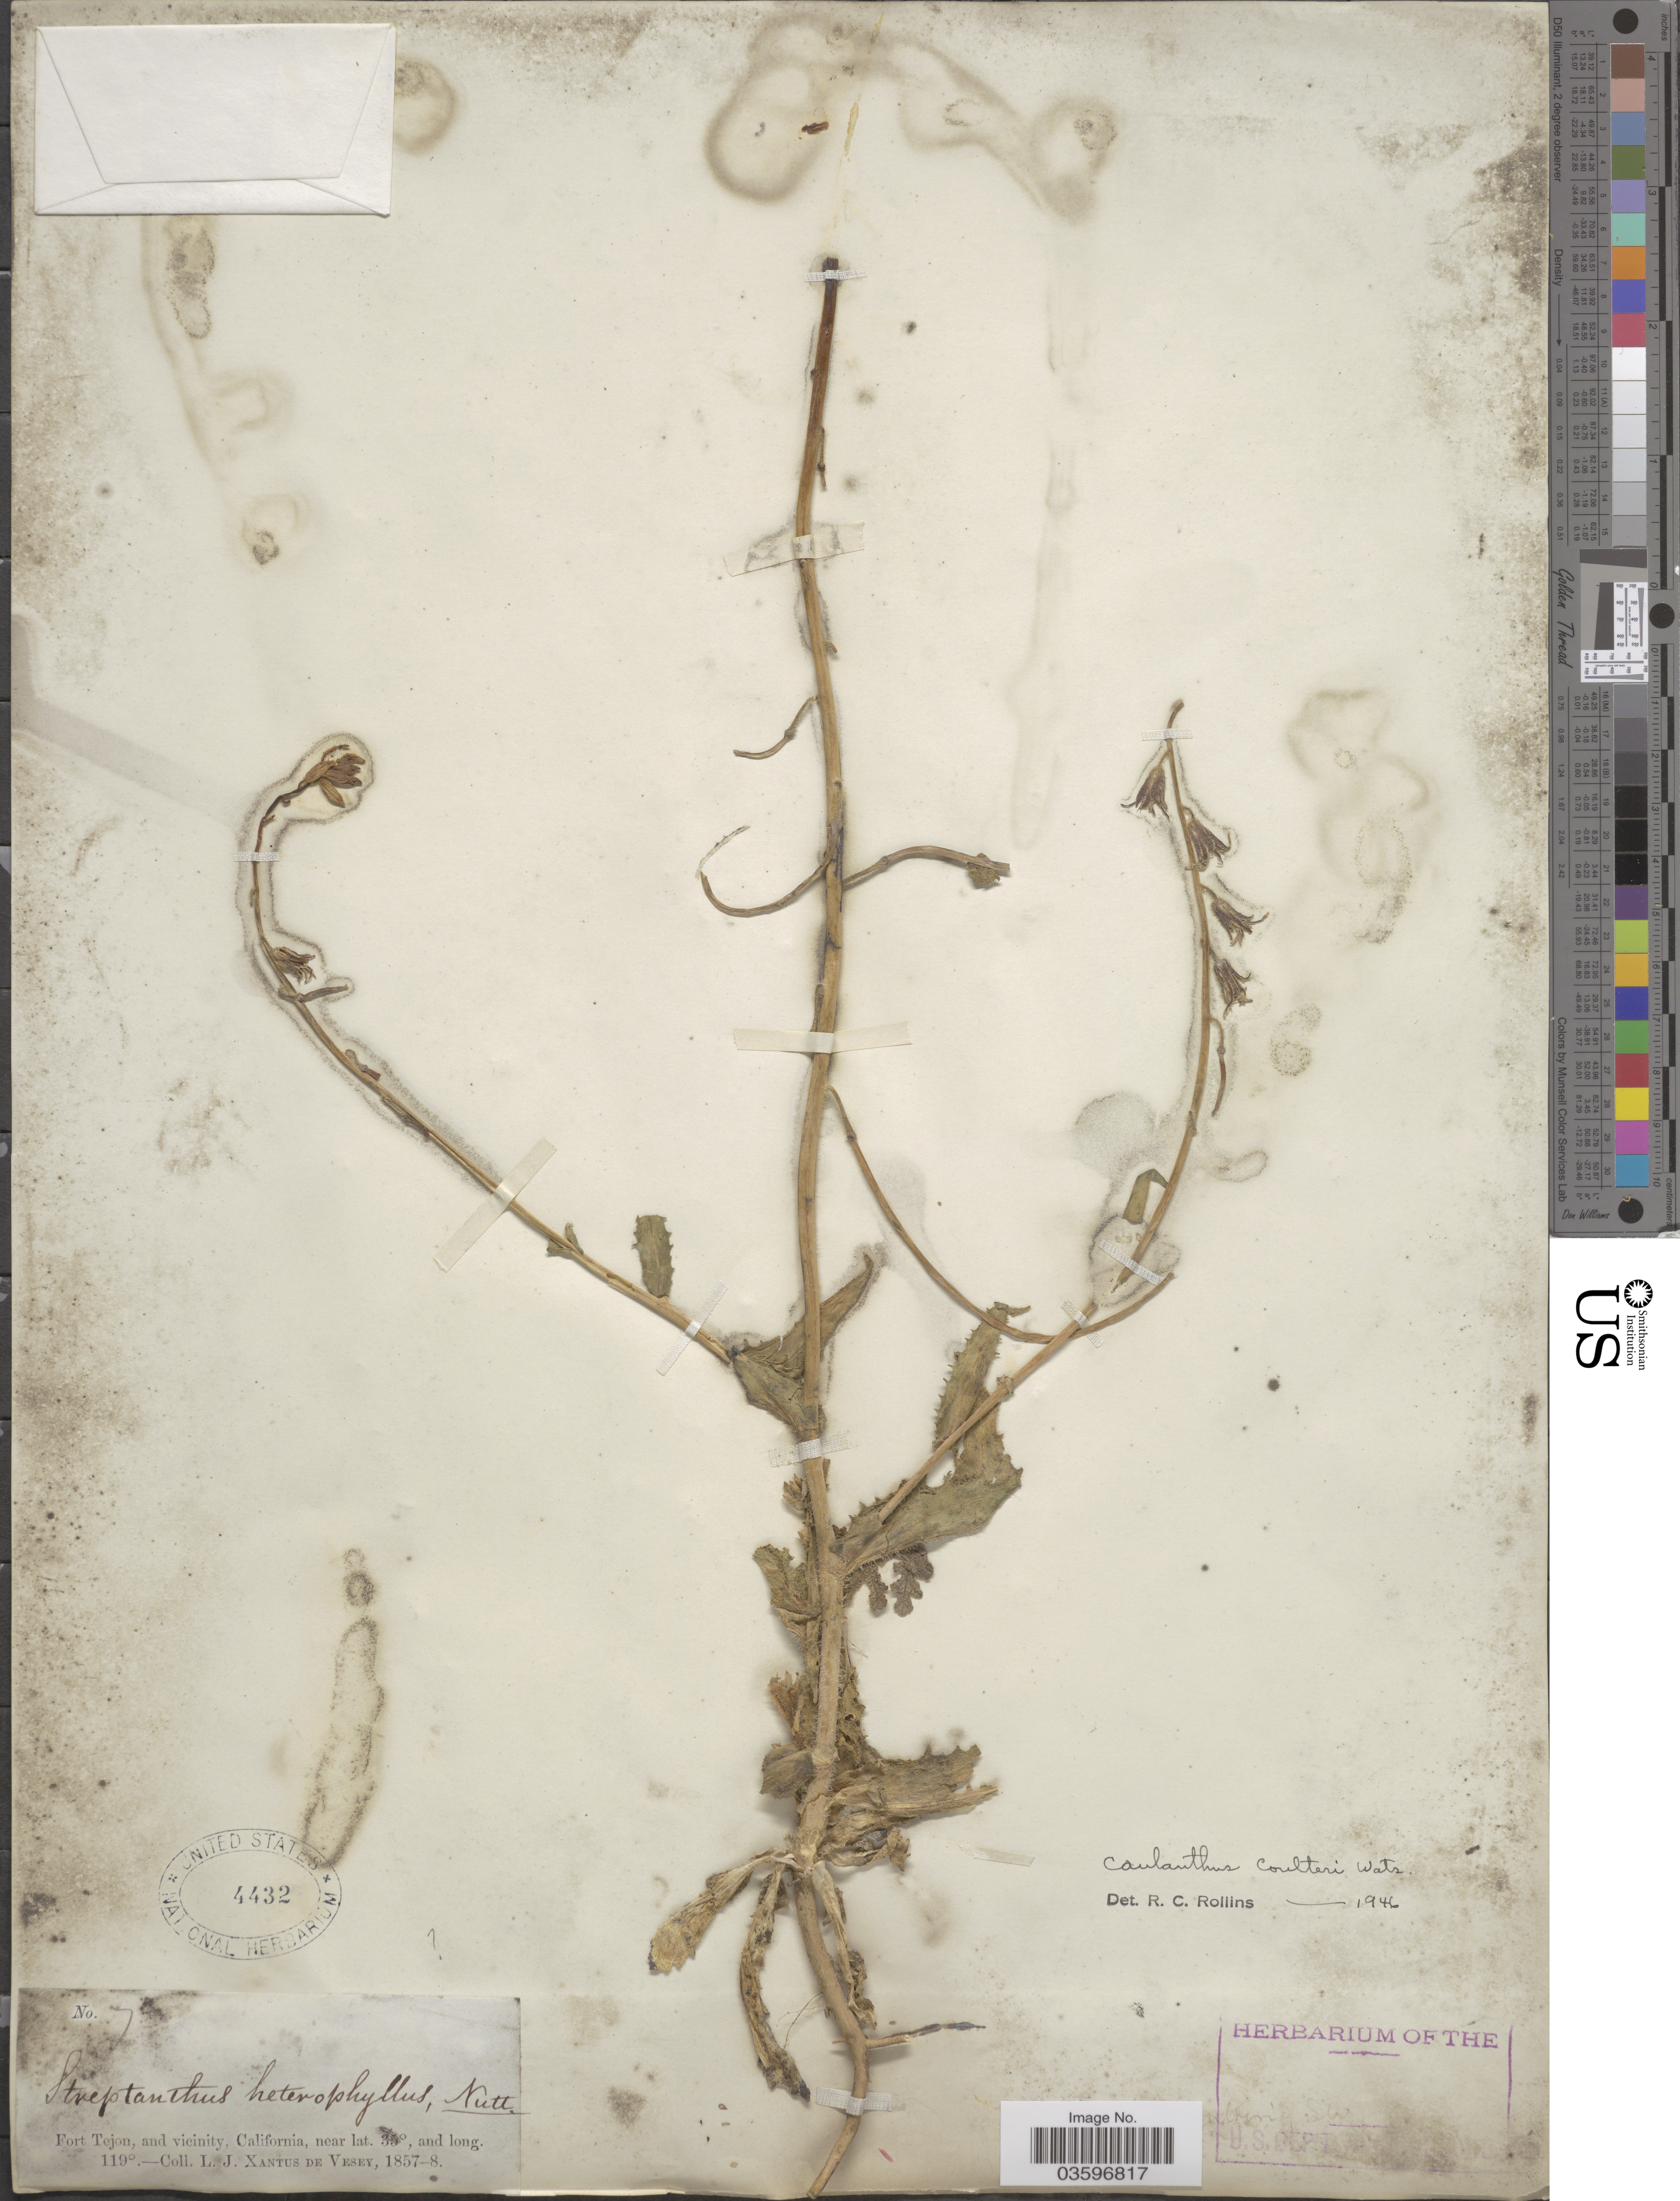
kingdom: Plantae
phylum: Tracheophyta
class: Magnoliopsida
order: Brassicales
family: Brassicaceae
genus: Caulanthus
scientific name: Caulanthus coulteri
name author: S. Watson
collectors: L. Xantus de Vesey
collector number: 7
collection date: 1857/1858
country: United States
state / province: California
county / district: Kern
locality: Fort Tejon, and vicinity.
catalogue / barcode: US 4432